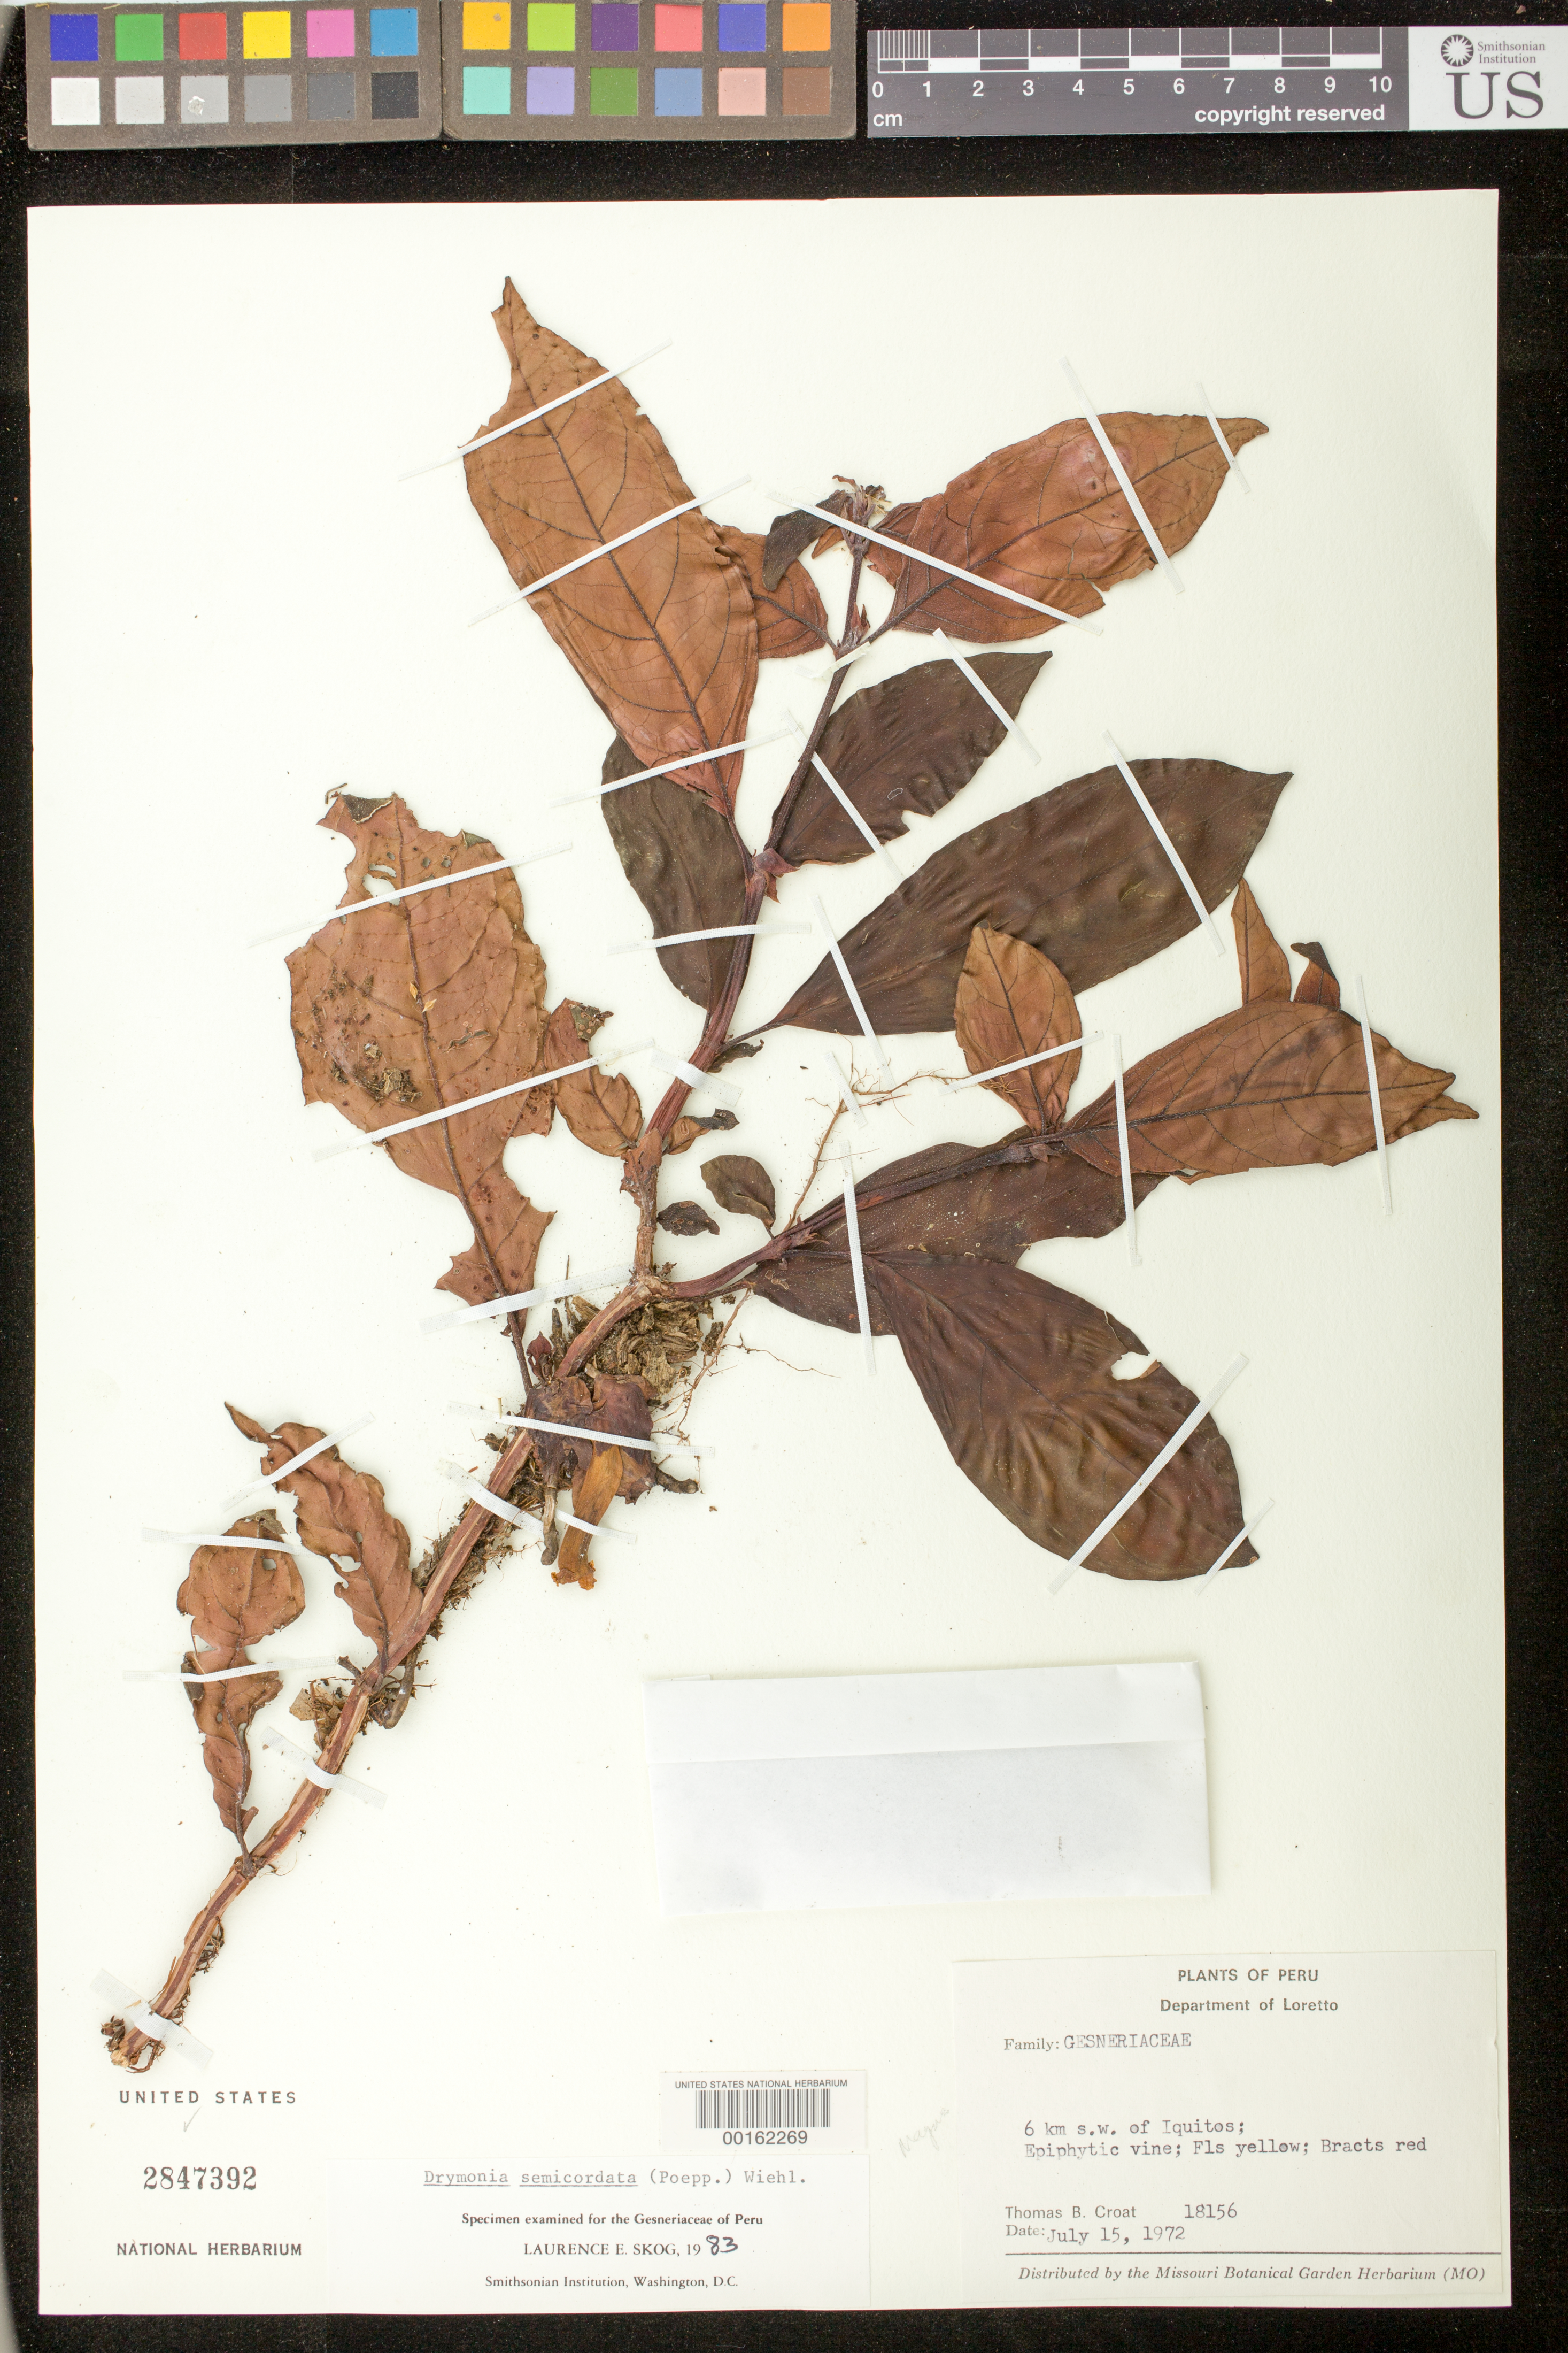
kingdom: Plantae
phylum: Tracheophyta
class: Magnoliopsida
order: Lamiales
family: Gesneriaceae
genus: Drymonia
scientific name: Drymonia semicordata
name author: (Poepp.) Wiehler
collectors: T. B. Croat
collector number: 18156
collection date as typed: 15 Jul 1972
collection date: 1972-07-15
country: Peru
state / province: Loreto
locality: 6 km SW of Iquitos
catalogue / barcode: US 2847392